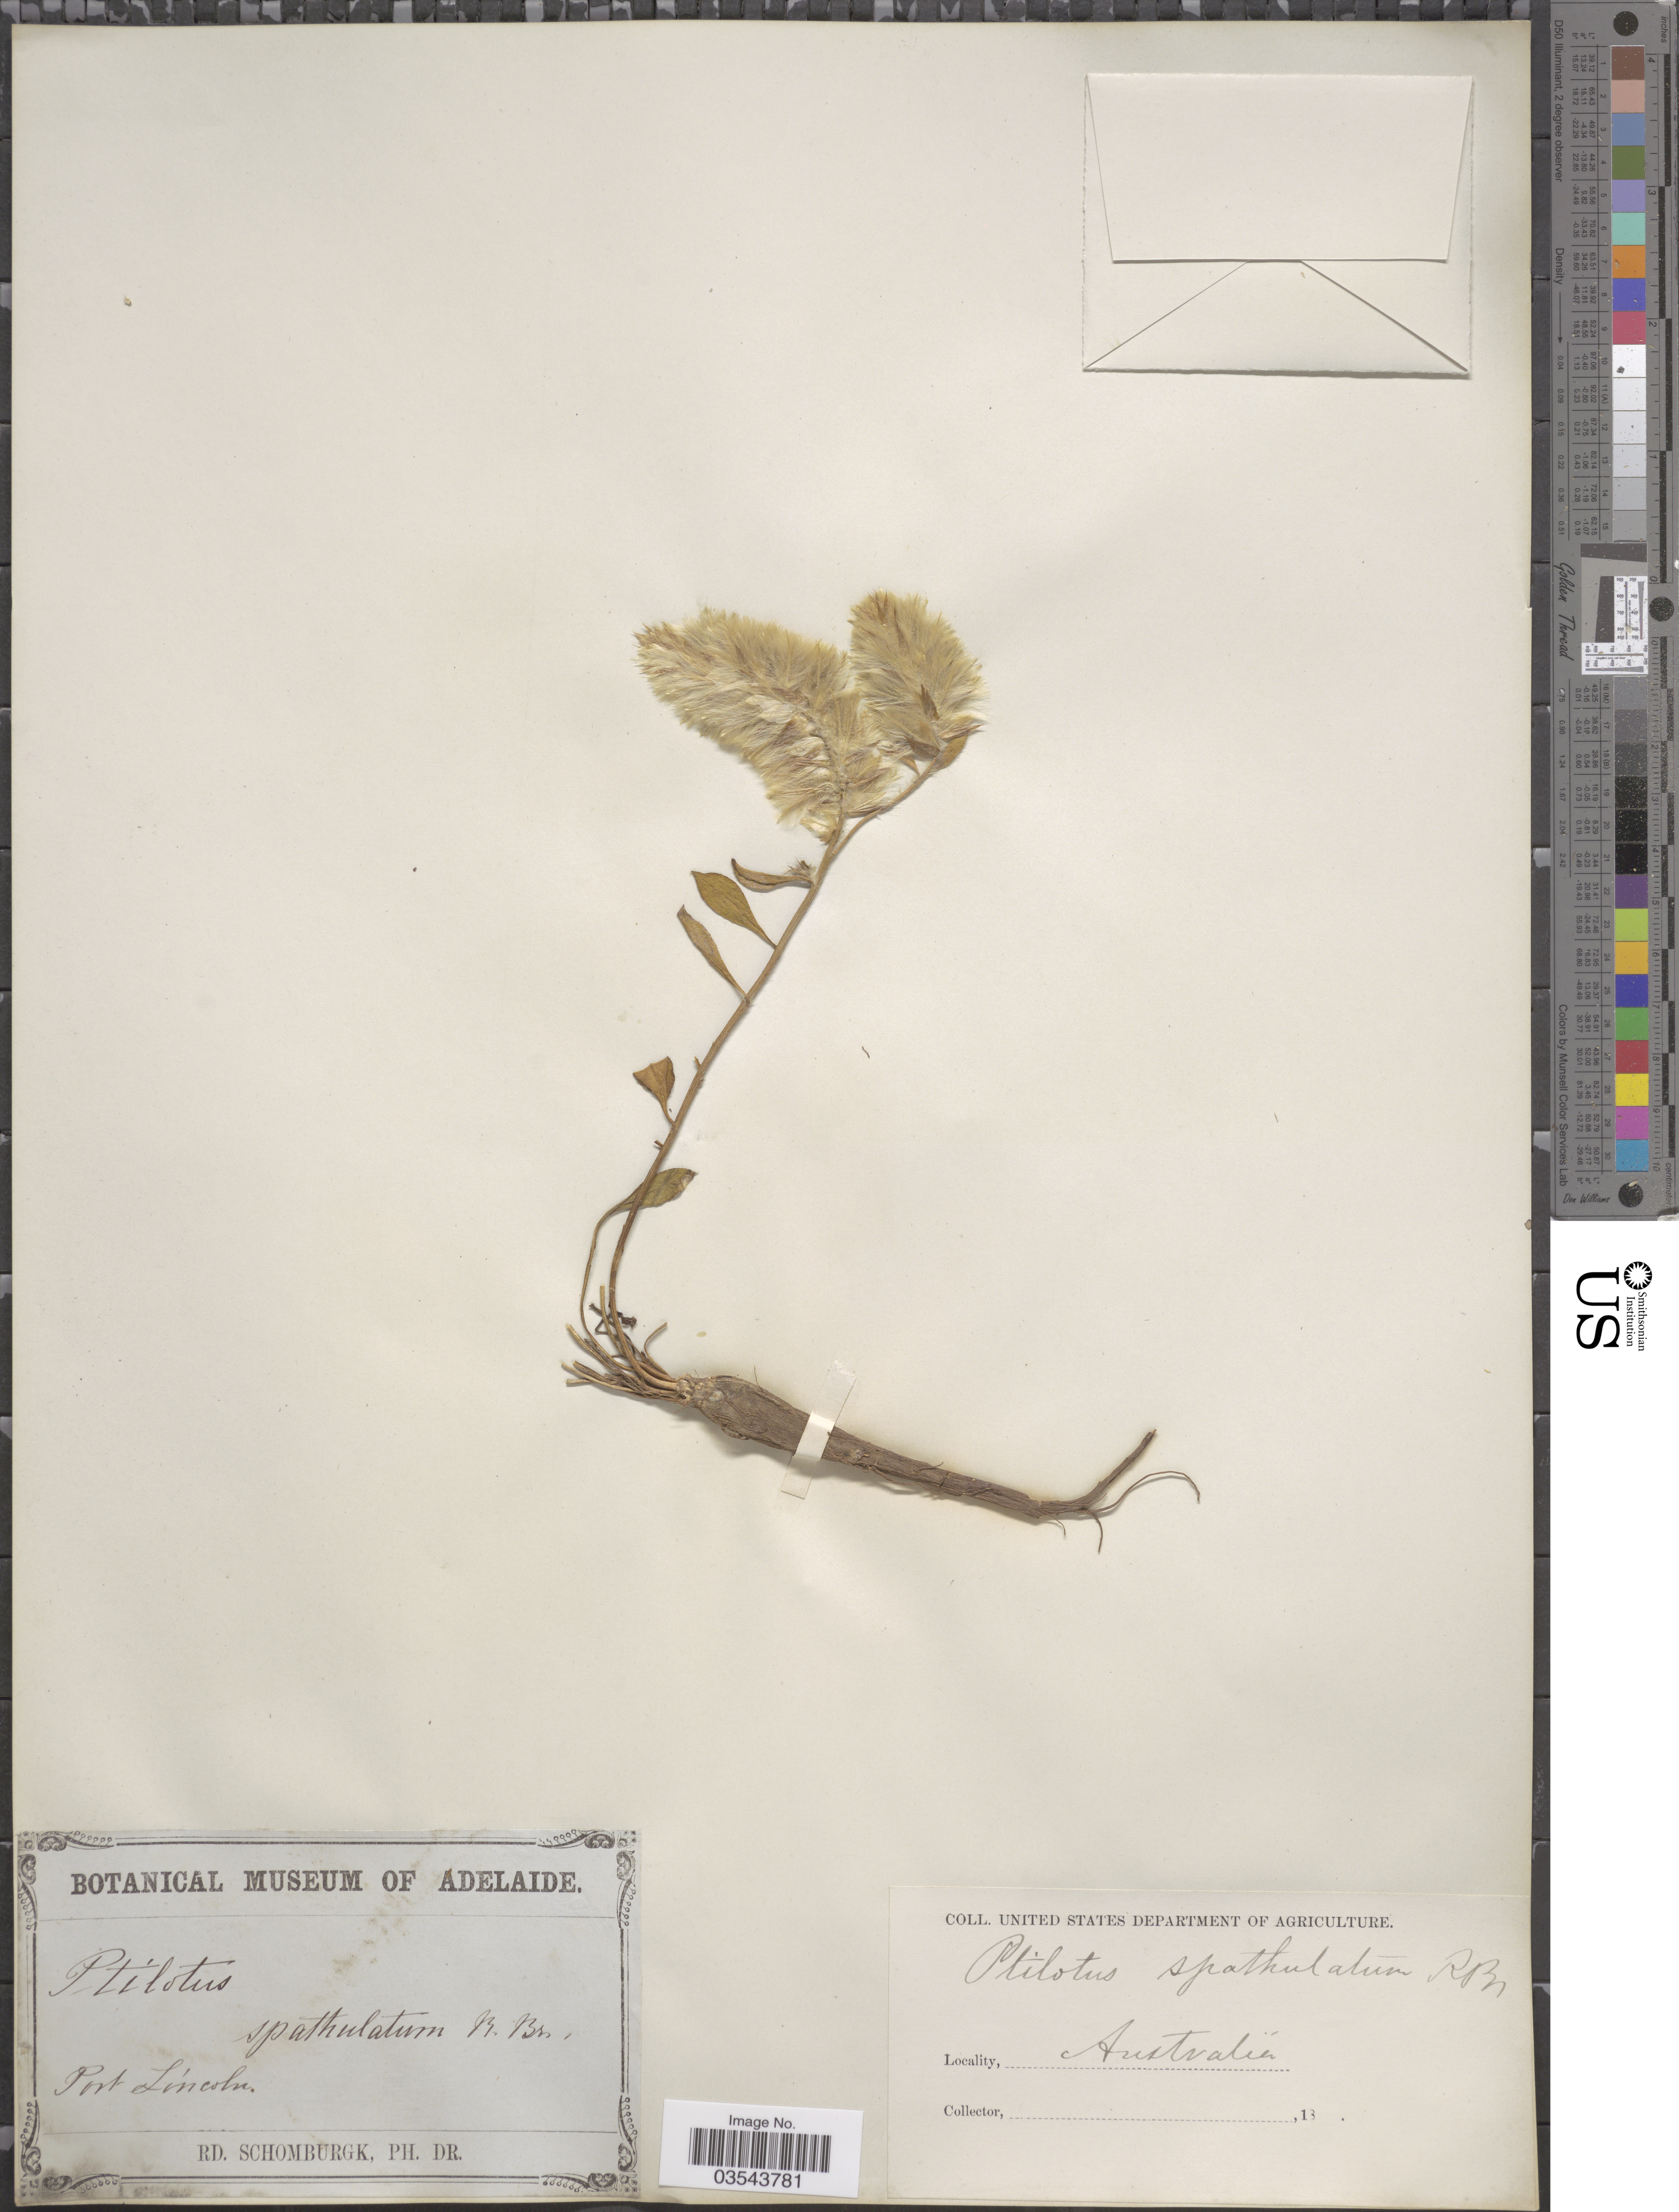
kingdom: Plantae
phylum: Tracheophyta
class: Magnoliopsida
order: Caryophyllales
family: Amaranthaceae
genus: Ptilotus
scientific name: Ptilotus spathulatus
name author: (R. Br.) F. Muell.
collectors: M. R. Schomburgk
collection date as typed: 18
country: Australia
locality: Port Lincoln.